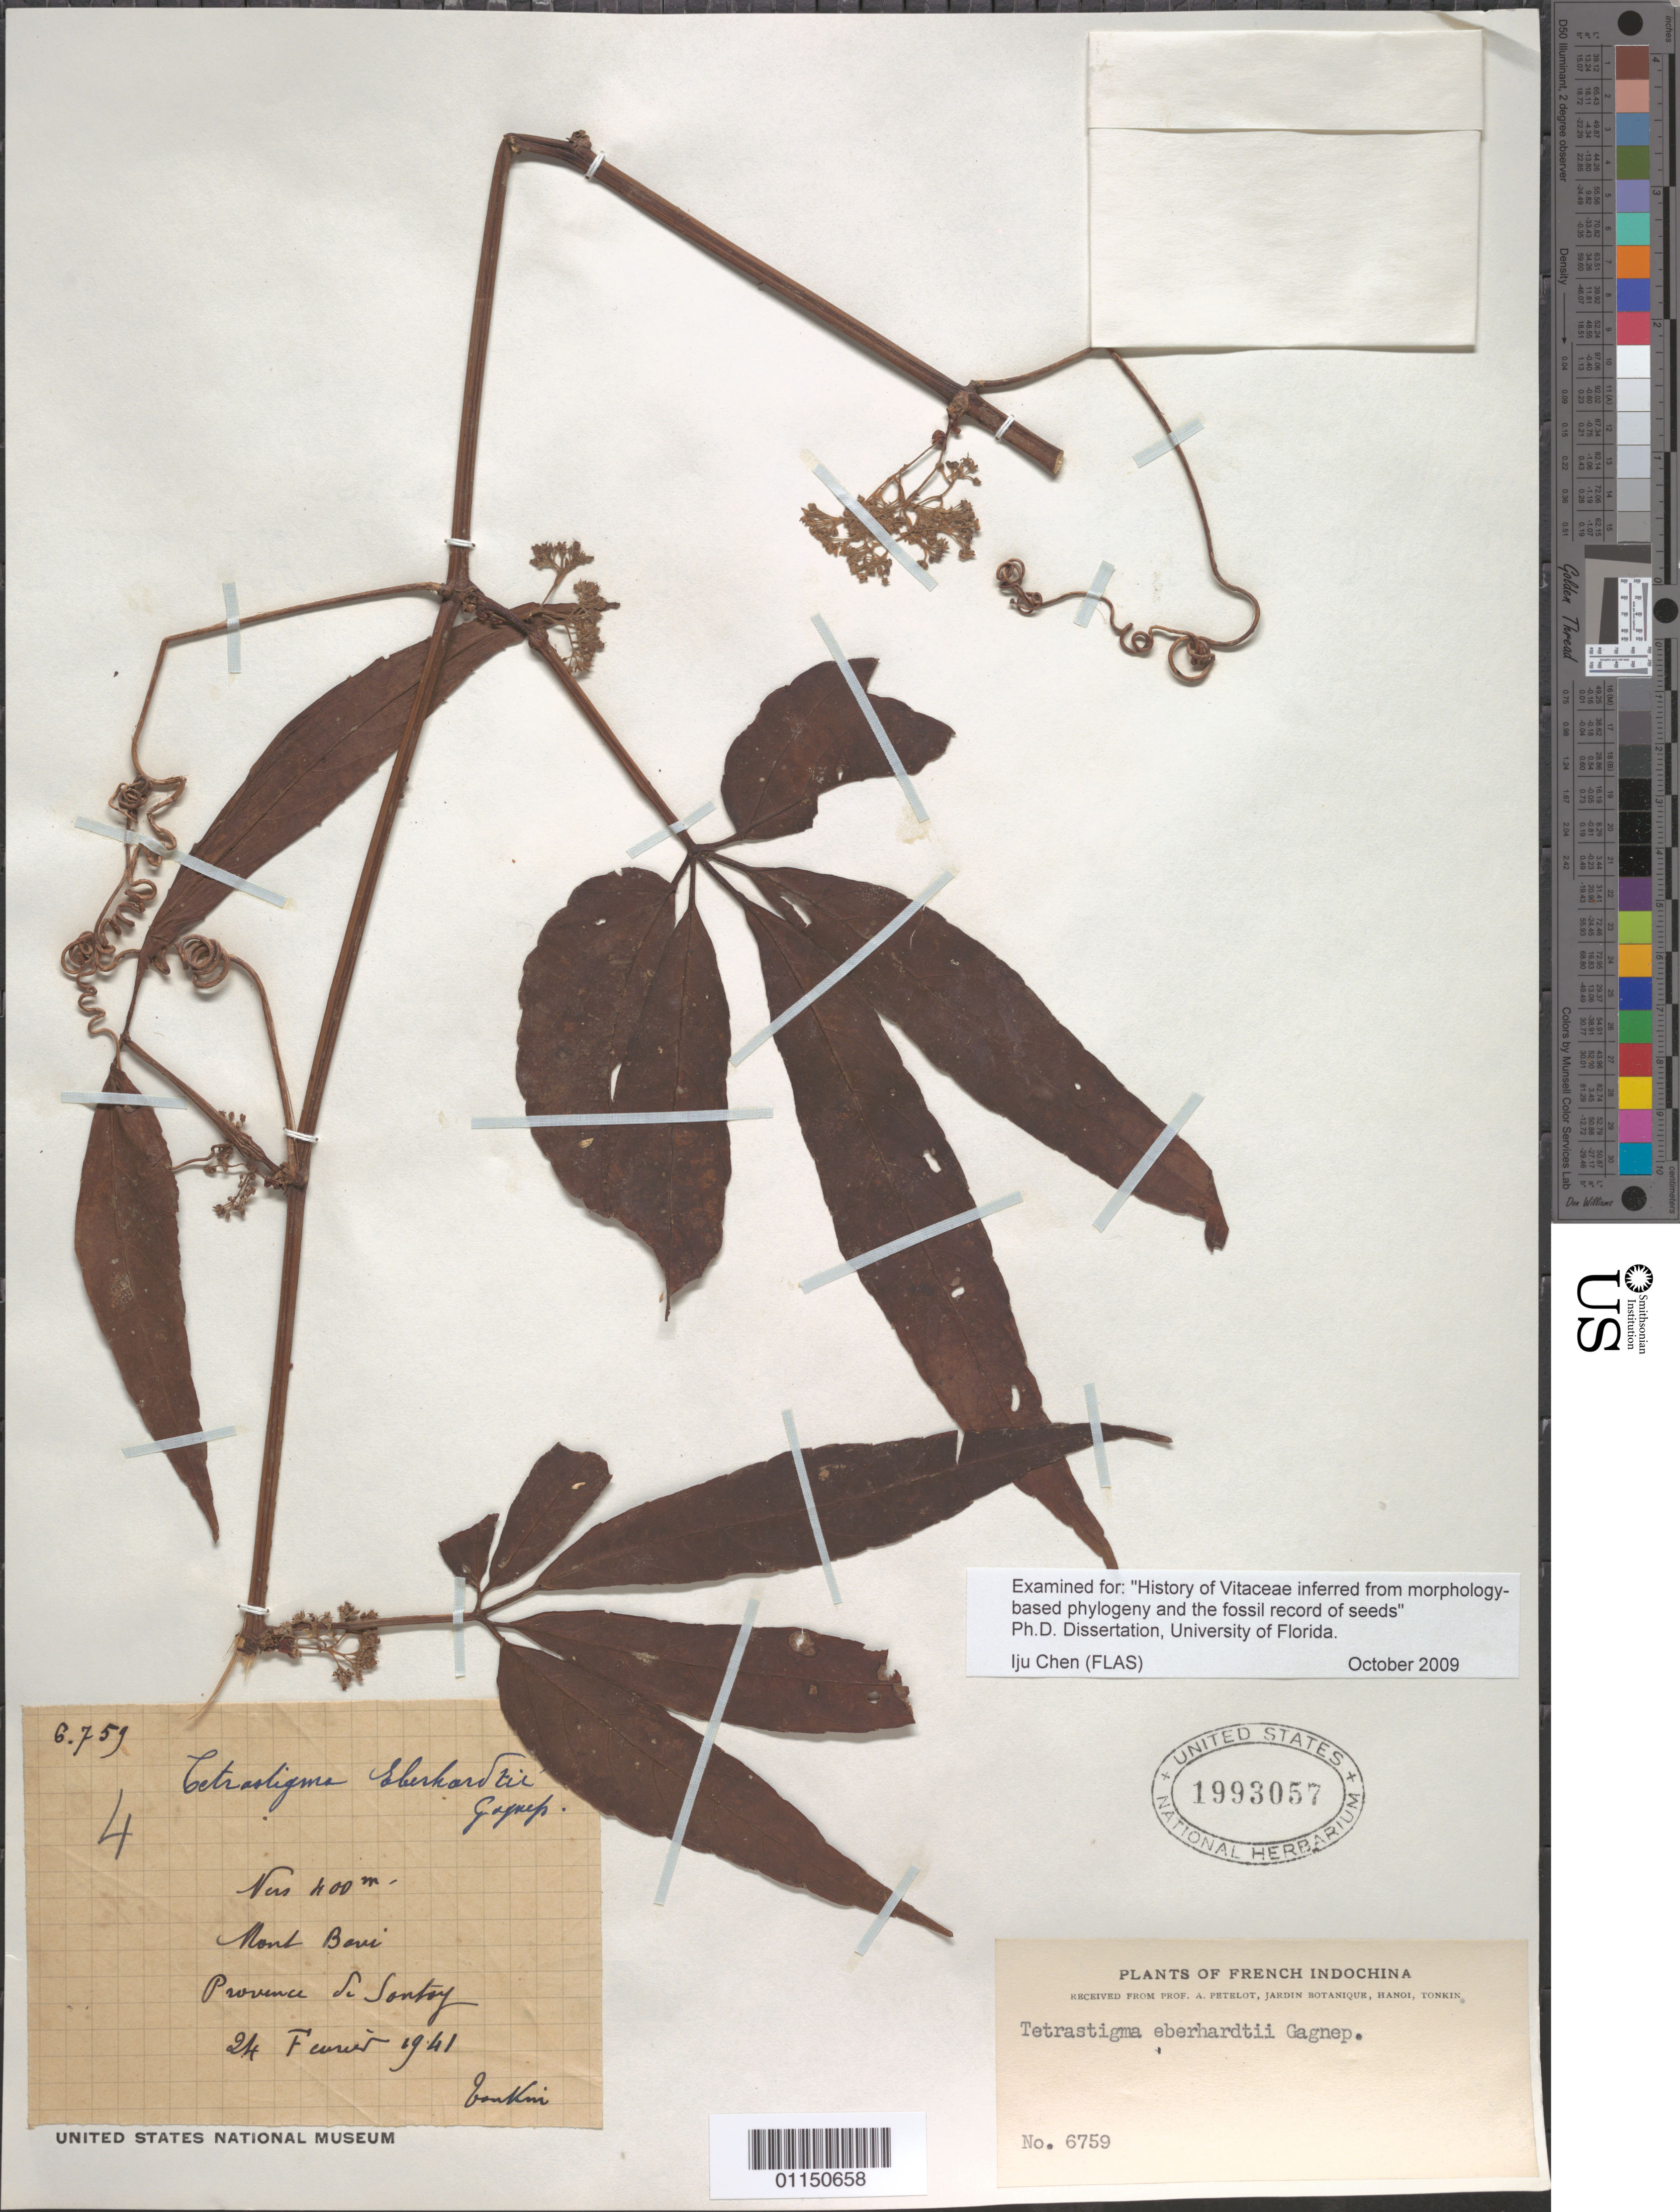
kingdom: Plantae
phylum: Tracheophyta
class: Magnoliopsida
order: Vitales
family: Vitaceae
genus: Tetrastigma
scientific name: Tetrastigma eberhardtii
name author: Gagnep.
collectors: A. Petelot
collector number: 6759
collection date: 1941-02-24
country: Vietnam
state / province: Ha Noi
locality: Tonkin.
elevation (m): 400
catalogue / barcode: US 1993057